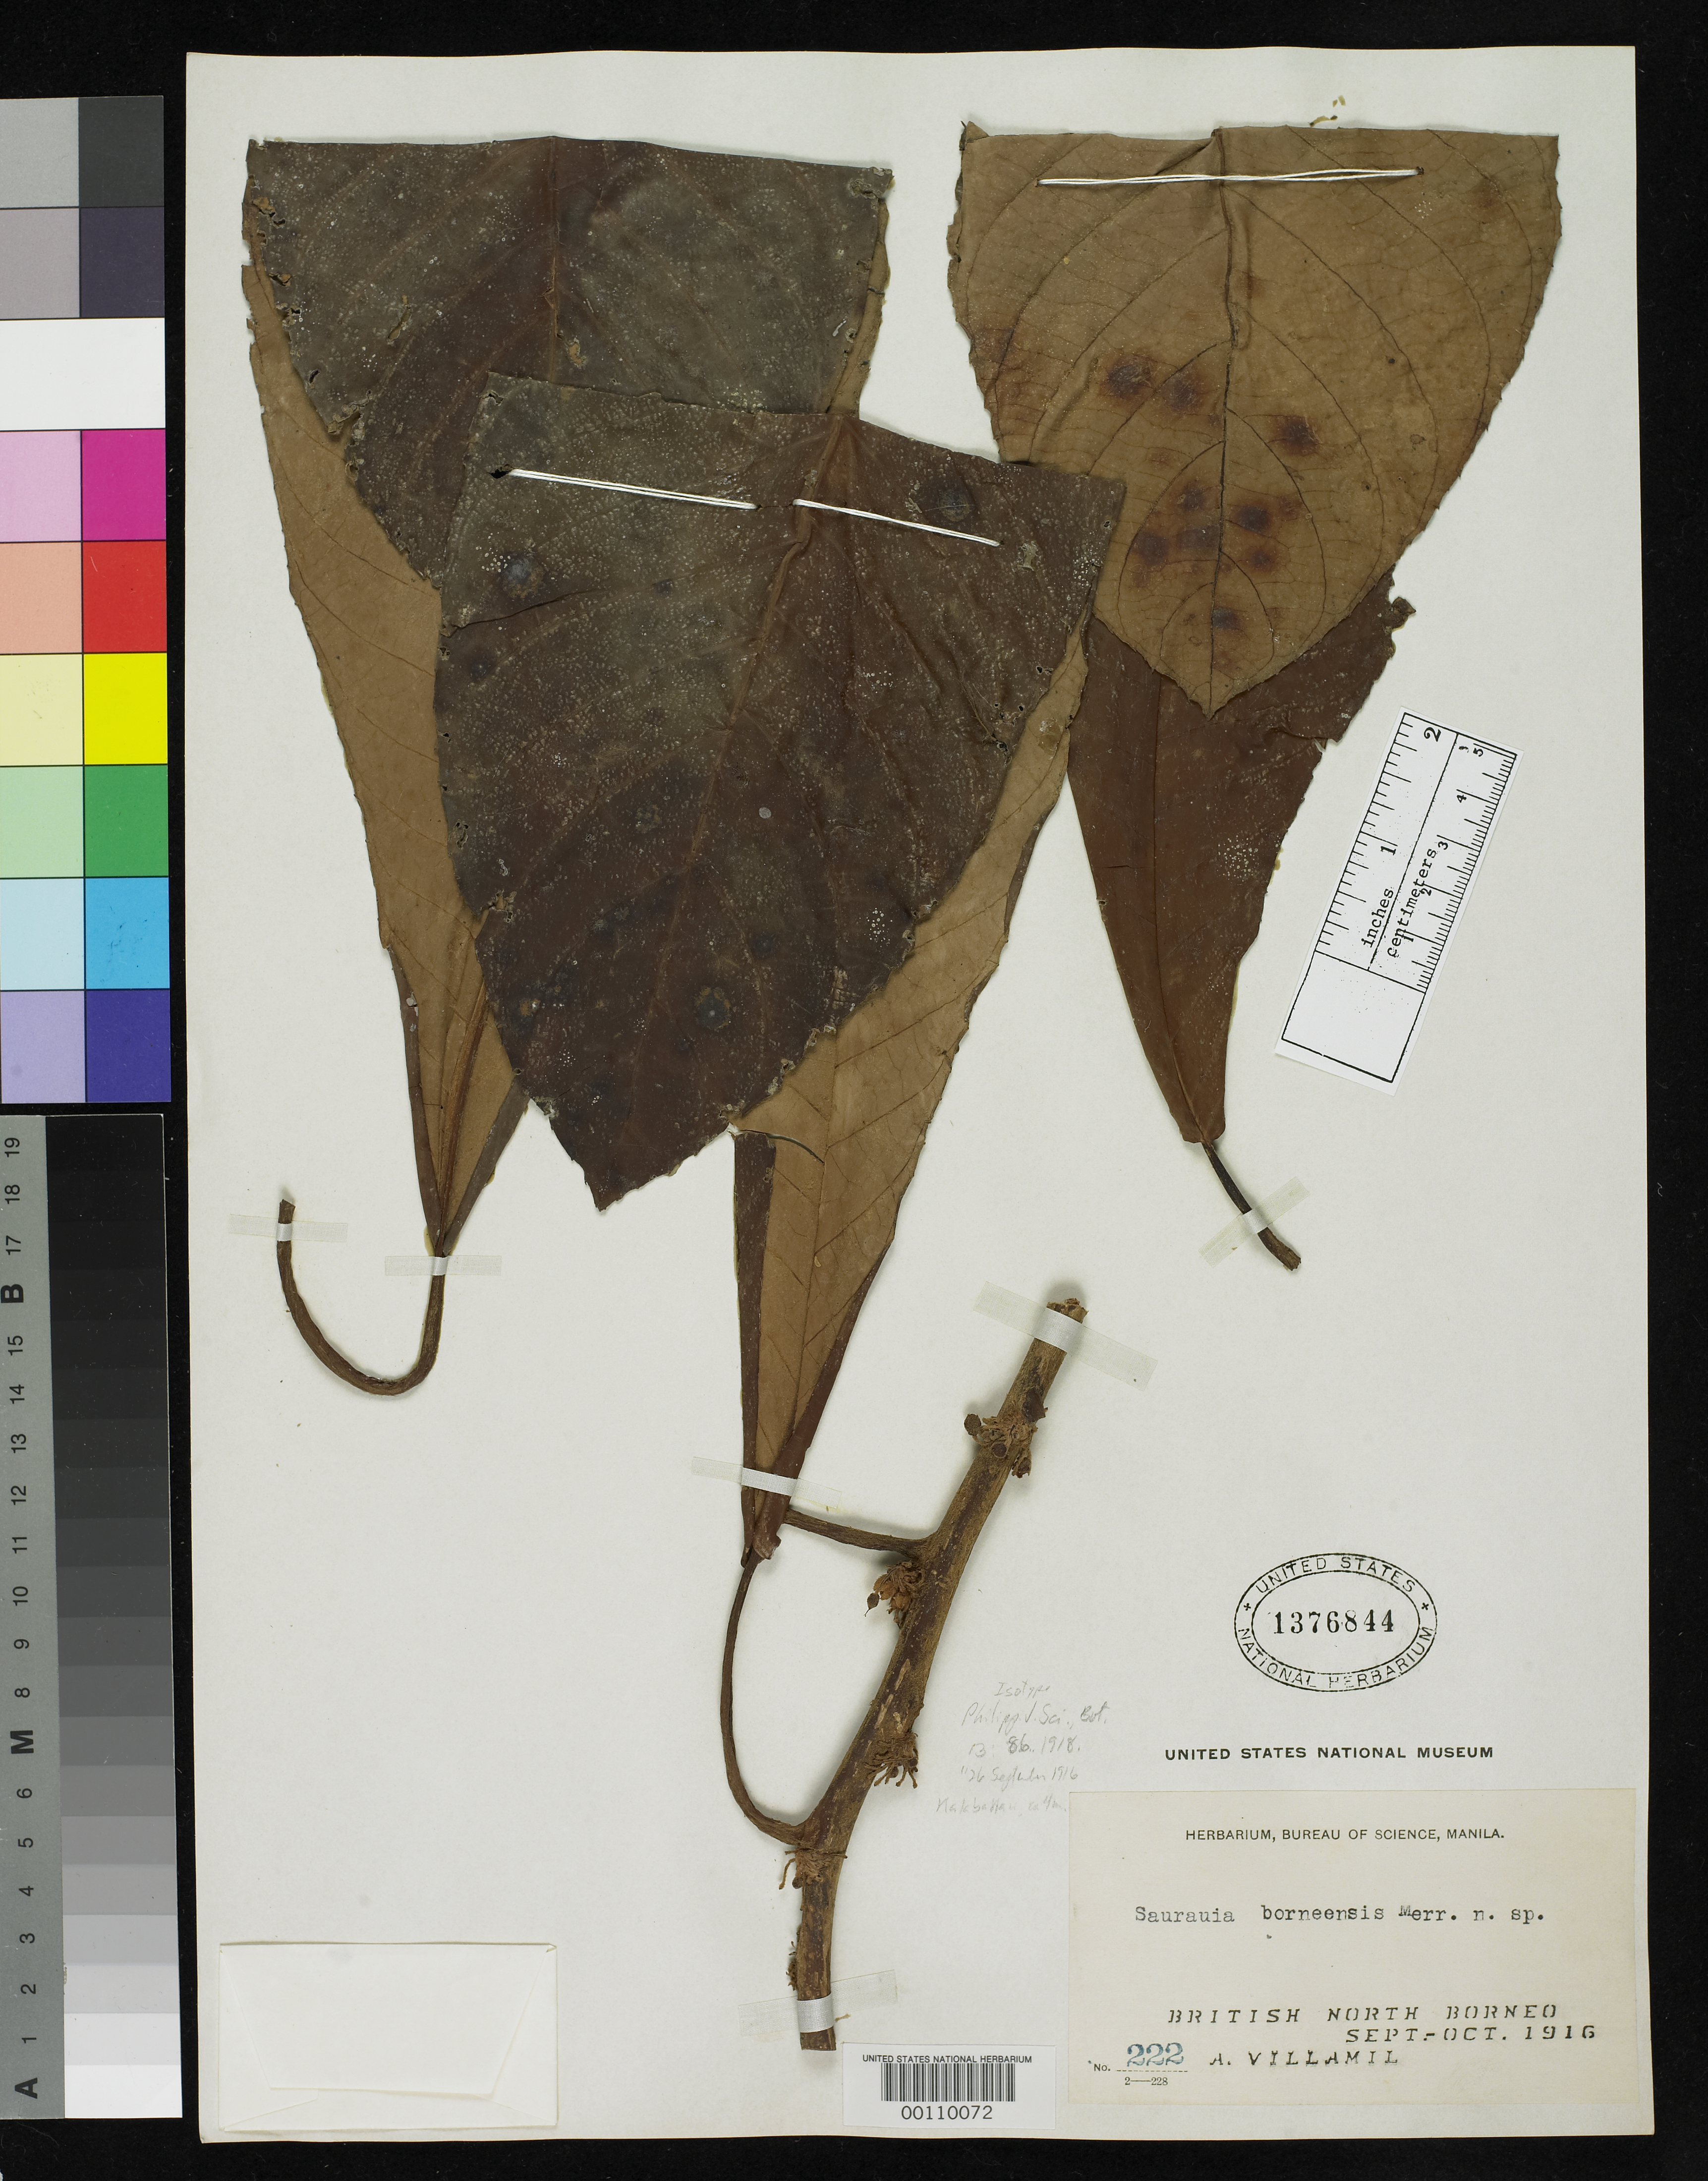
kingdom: Plantae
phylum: Tracheophyta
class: Magnoliopsida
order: Ericales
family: Actinidiaceae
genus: Saurauia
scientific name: Saurauia borneensis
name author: Merr.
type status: Isotype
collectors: A. Villamil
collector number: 222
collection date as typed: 26 Sep 1916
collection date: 1916-09-26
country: Malaysia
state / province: Sabah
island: Borneo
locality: Kalabaku.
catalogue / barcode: US 1376844